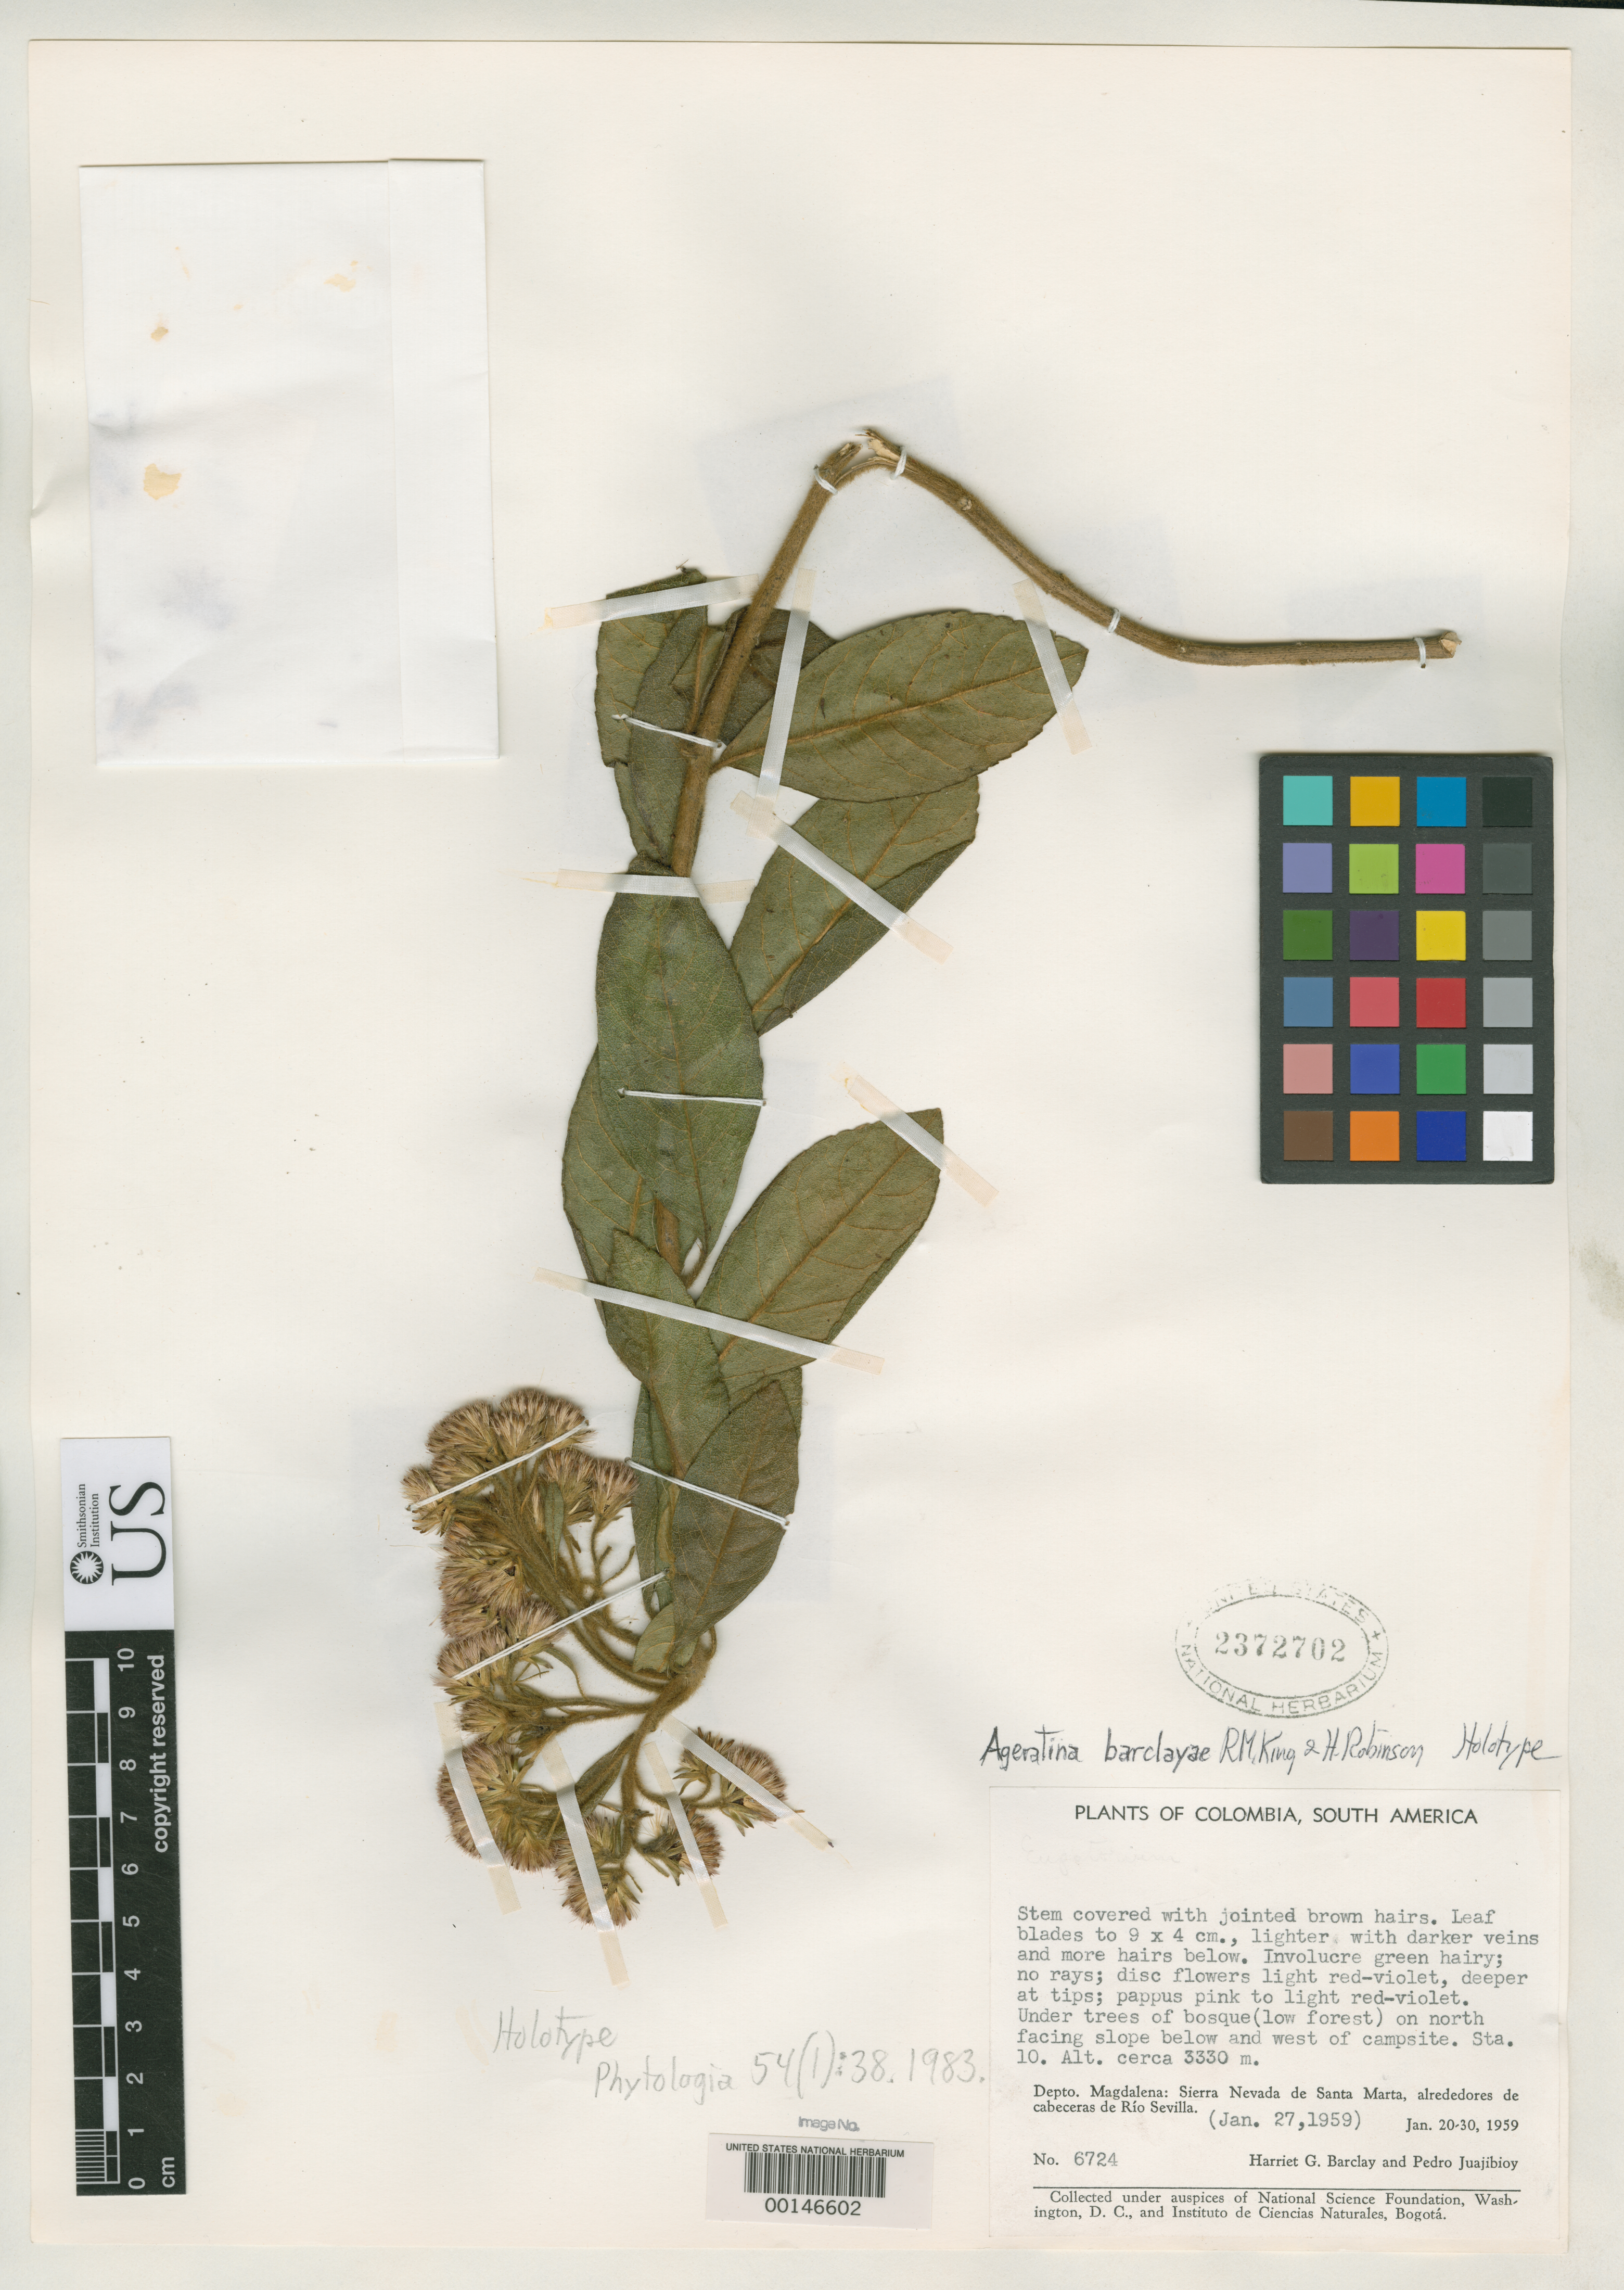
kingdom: Plantae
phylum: Tracheophyta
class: Magnoliopsida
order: Asterales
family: Asteraceae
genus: Ageratina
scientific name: Ageratina barclayae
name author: R.M. King & H. Rob.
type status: Holotype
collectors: H. G. Barclay & P. Juajibioy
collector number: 6724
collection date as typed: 27 Jan 1959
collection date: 1959-01-27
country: Colombia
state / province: Magdalena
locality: Sierra Nevada de Santa Marta, Rio Sevilla.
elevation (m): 3330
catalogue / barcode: US 2372702